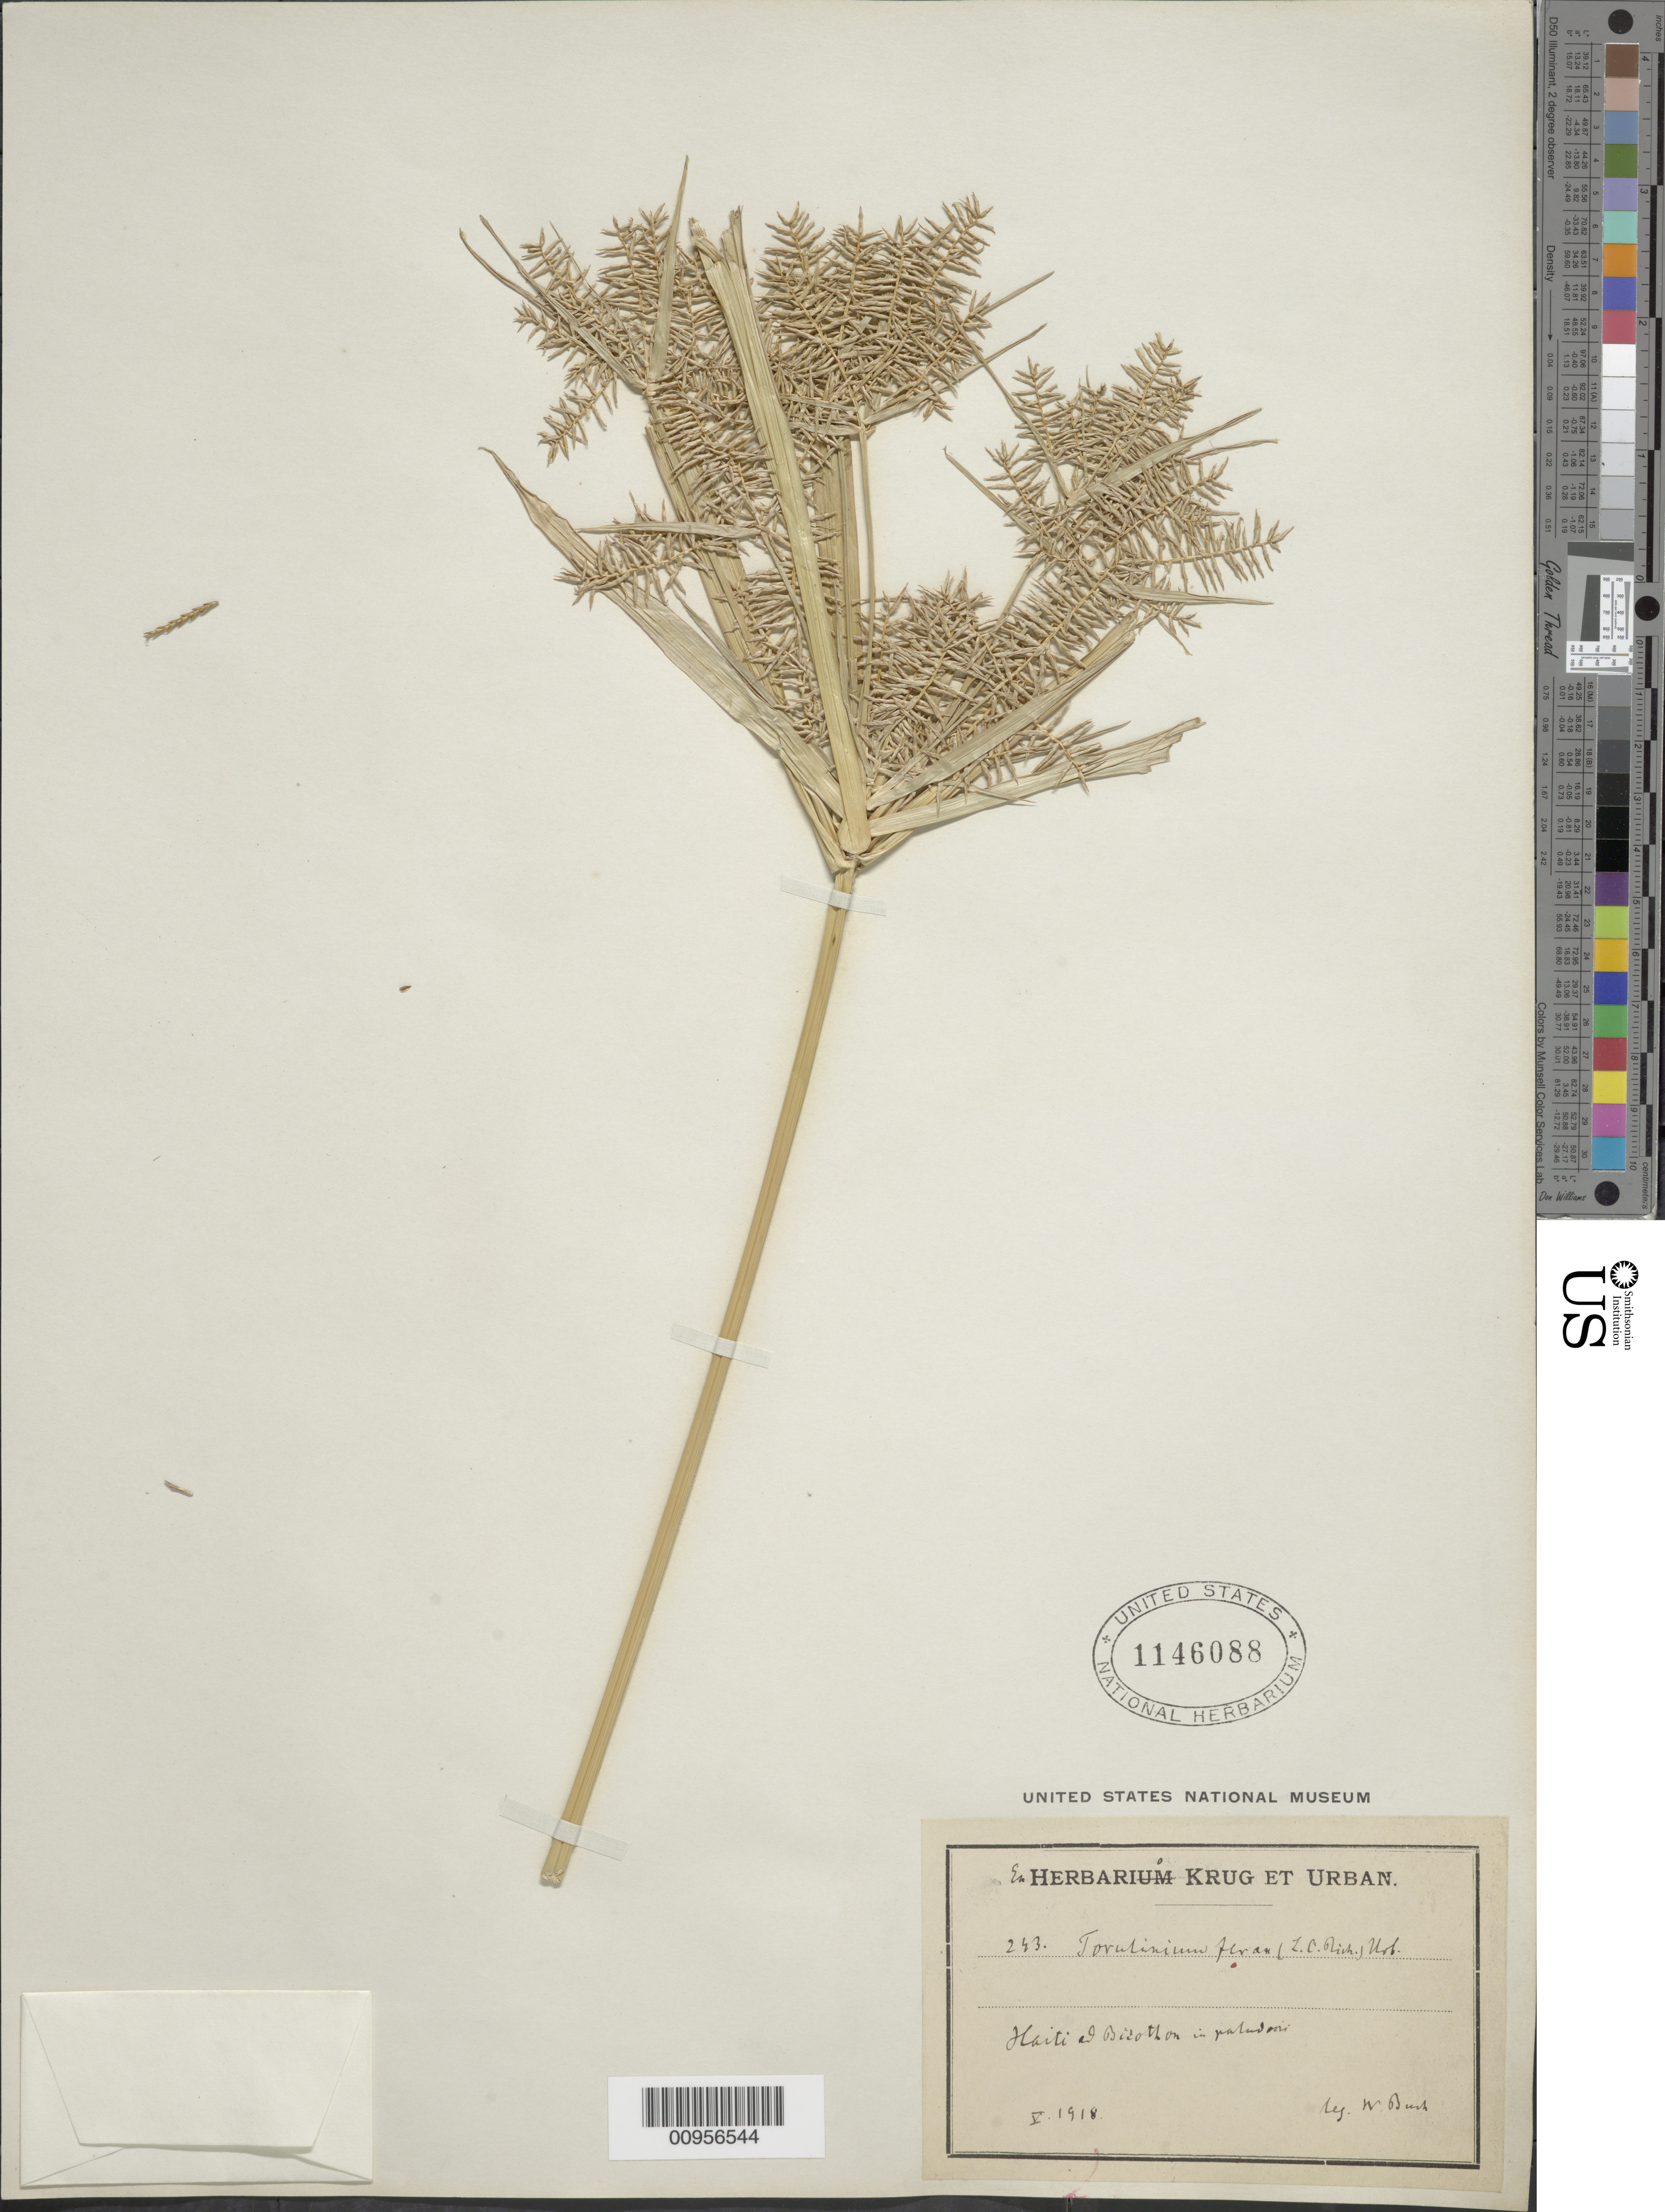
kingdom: Plantae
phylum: Tracheophyta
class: Liliopsida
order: Poales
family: Cyperaceae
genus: Cyperus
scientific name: Cyperus odoratus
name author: L.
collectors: W. Bush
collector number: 243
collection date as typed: May 1918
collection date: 1918-05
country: Haiti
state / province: Óuest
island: Hispaniola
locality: Ad Bizoton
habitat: In "paludosis"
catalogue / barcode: US 1146088